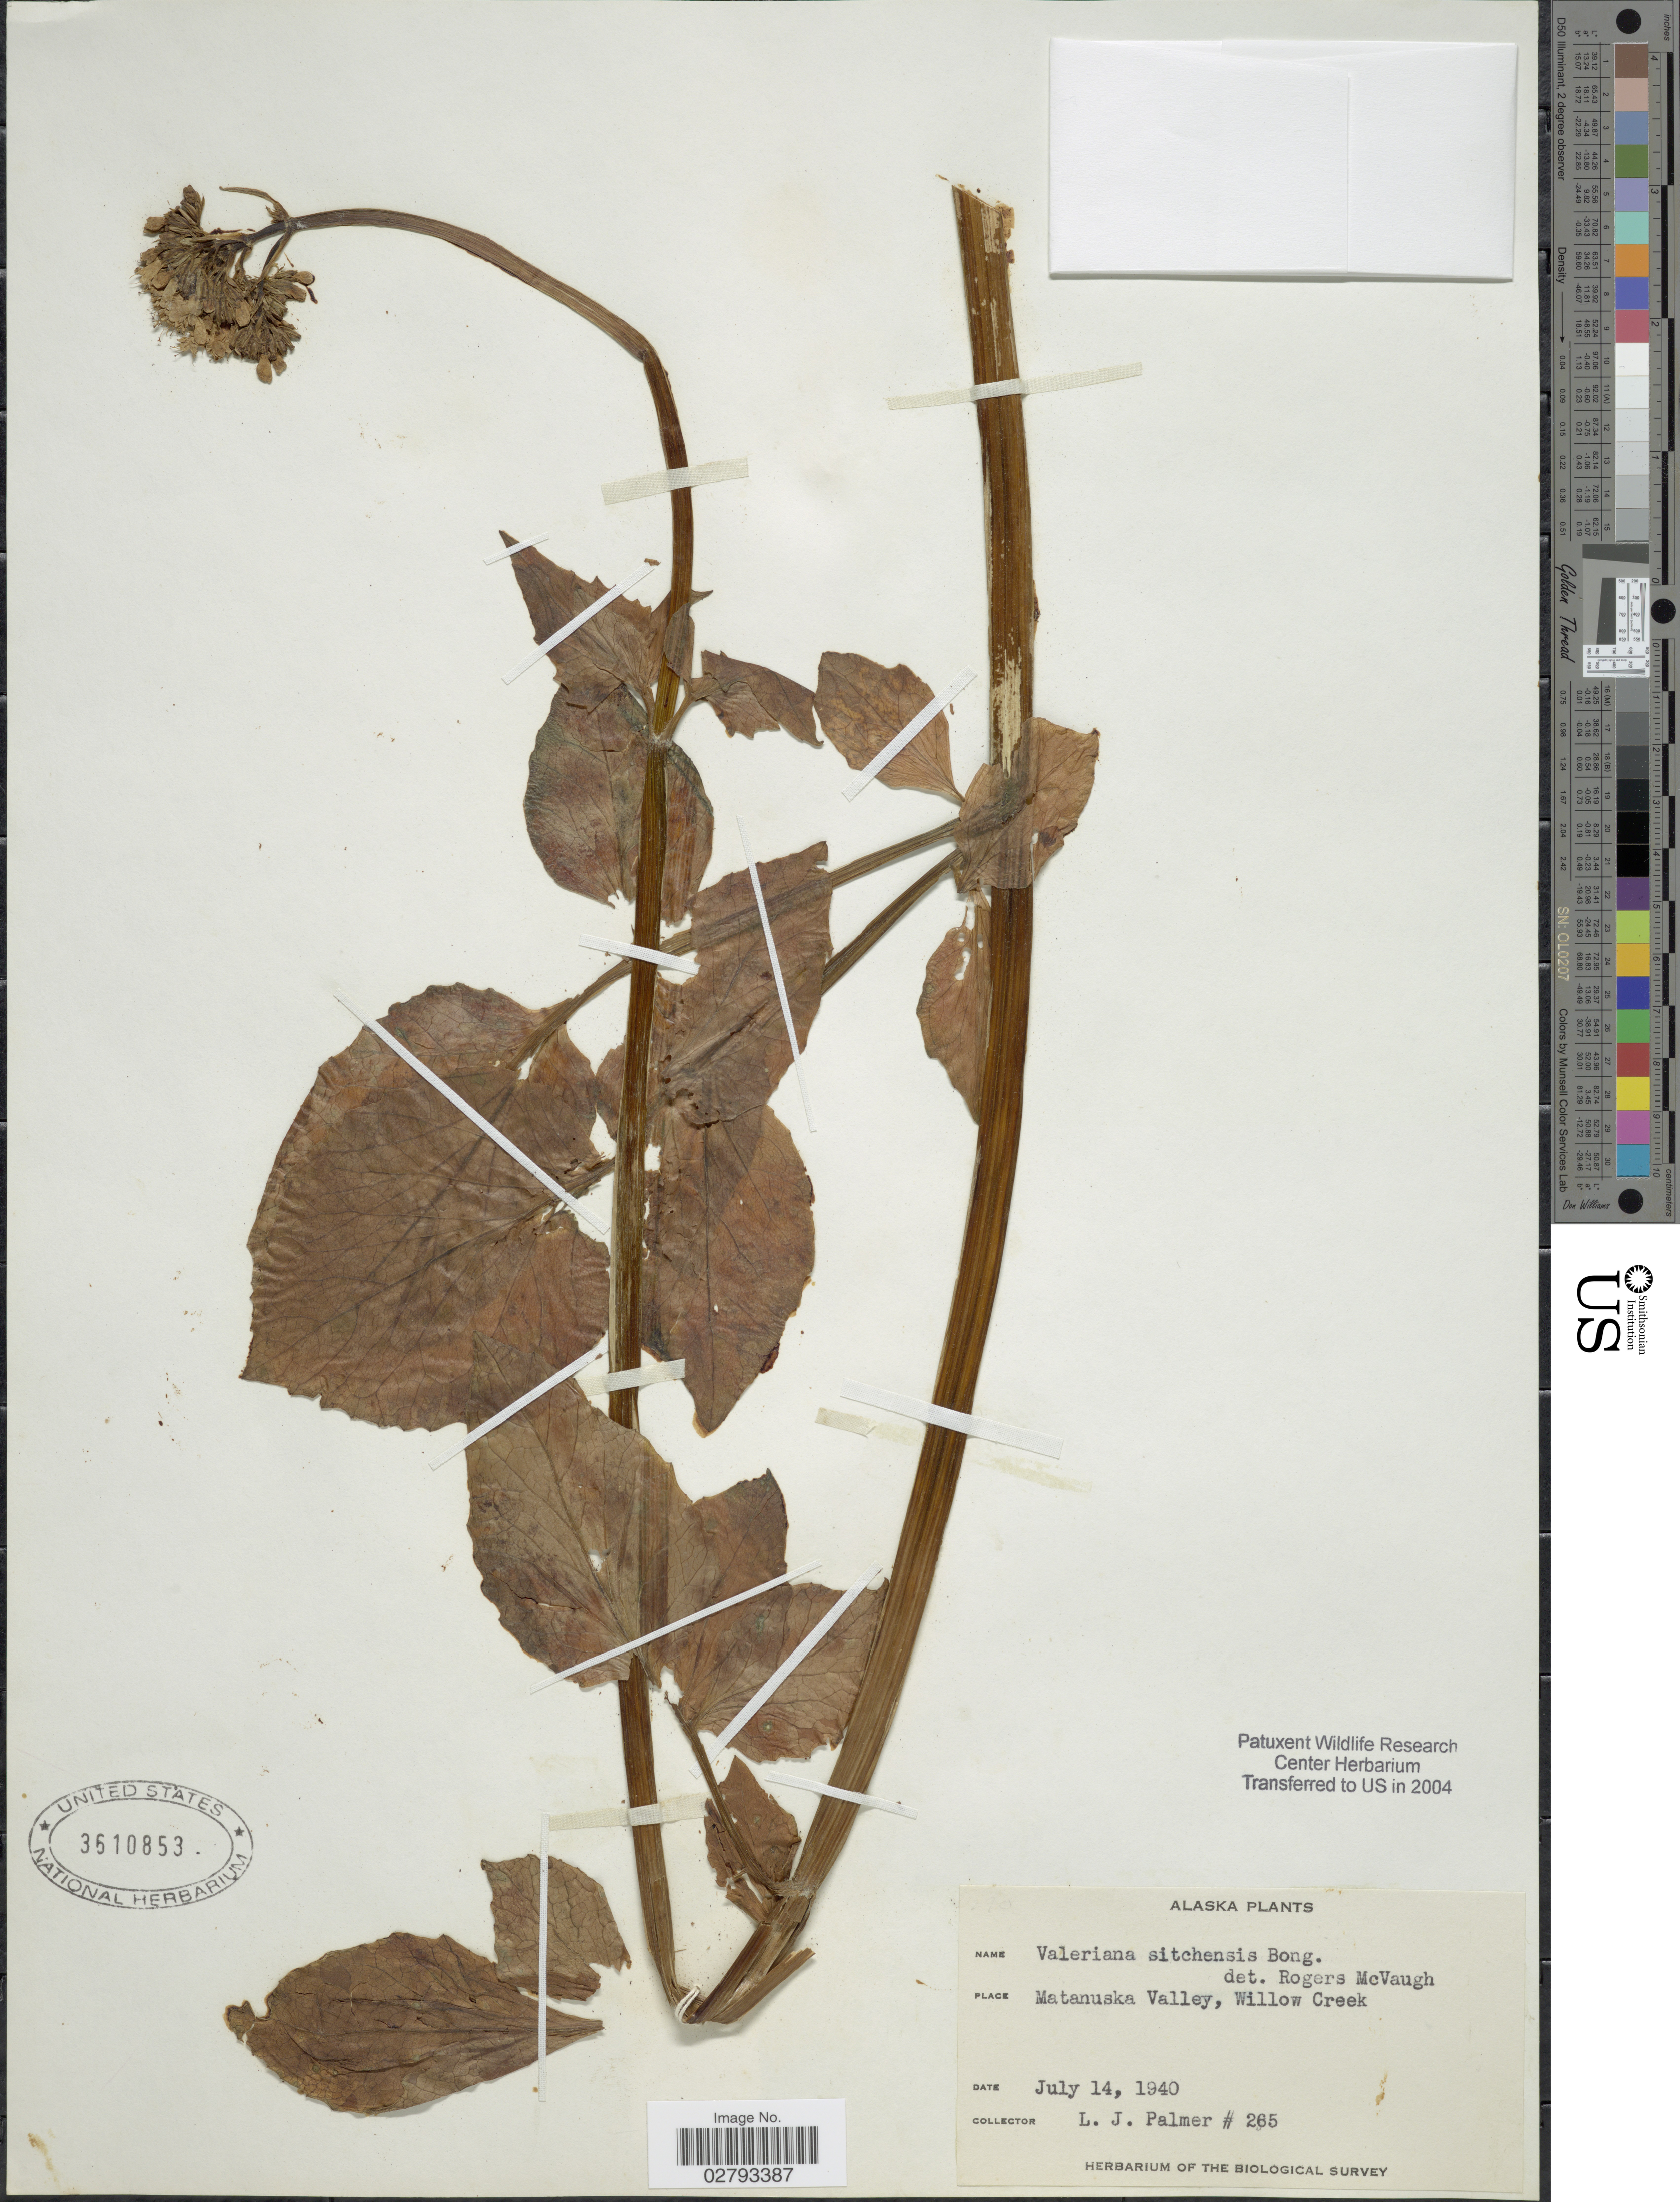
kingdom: Plantae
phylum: Tracheophyta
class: Magnoliopsida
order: Dipsacales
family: Caprifoliaceae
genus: Valeriana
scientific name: Valeriana sitchensis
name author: Bong.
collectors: L. J. Palmer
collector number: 265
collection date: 1940-07-14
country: United States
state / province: Alaska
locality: Matanuska Valley, Willow Creek.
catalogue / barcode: US 3610853